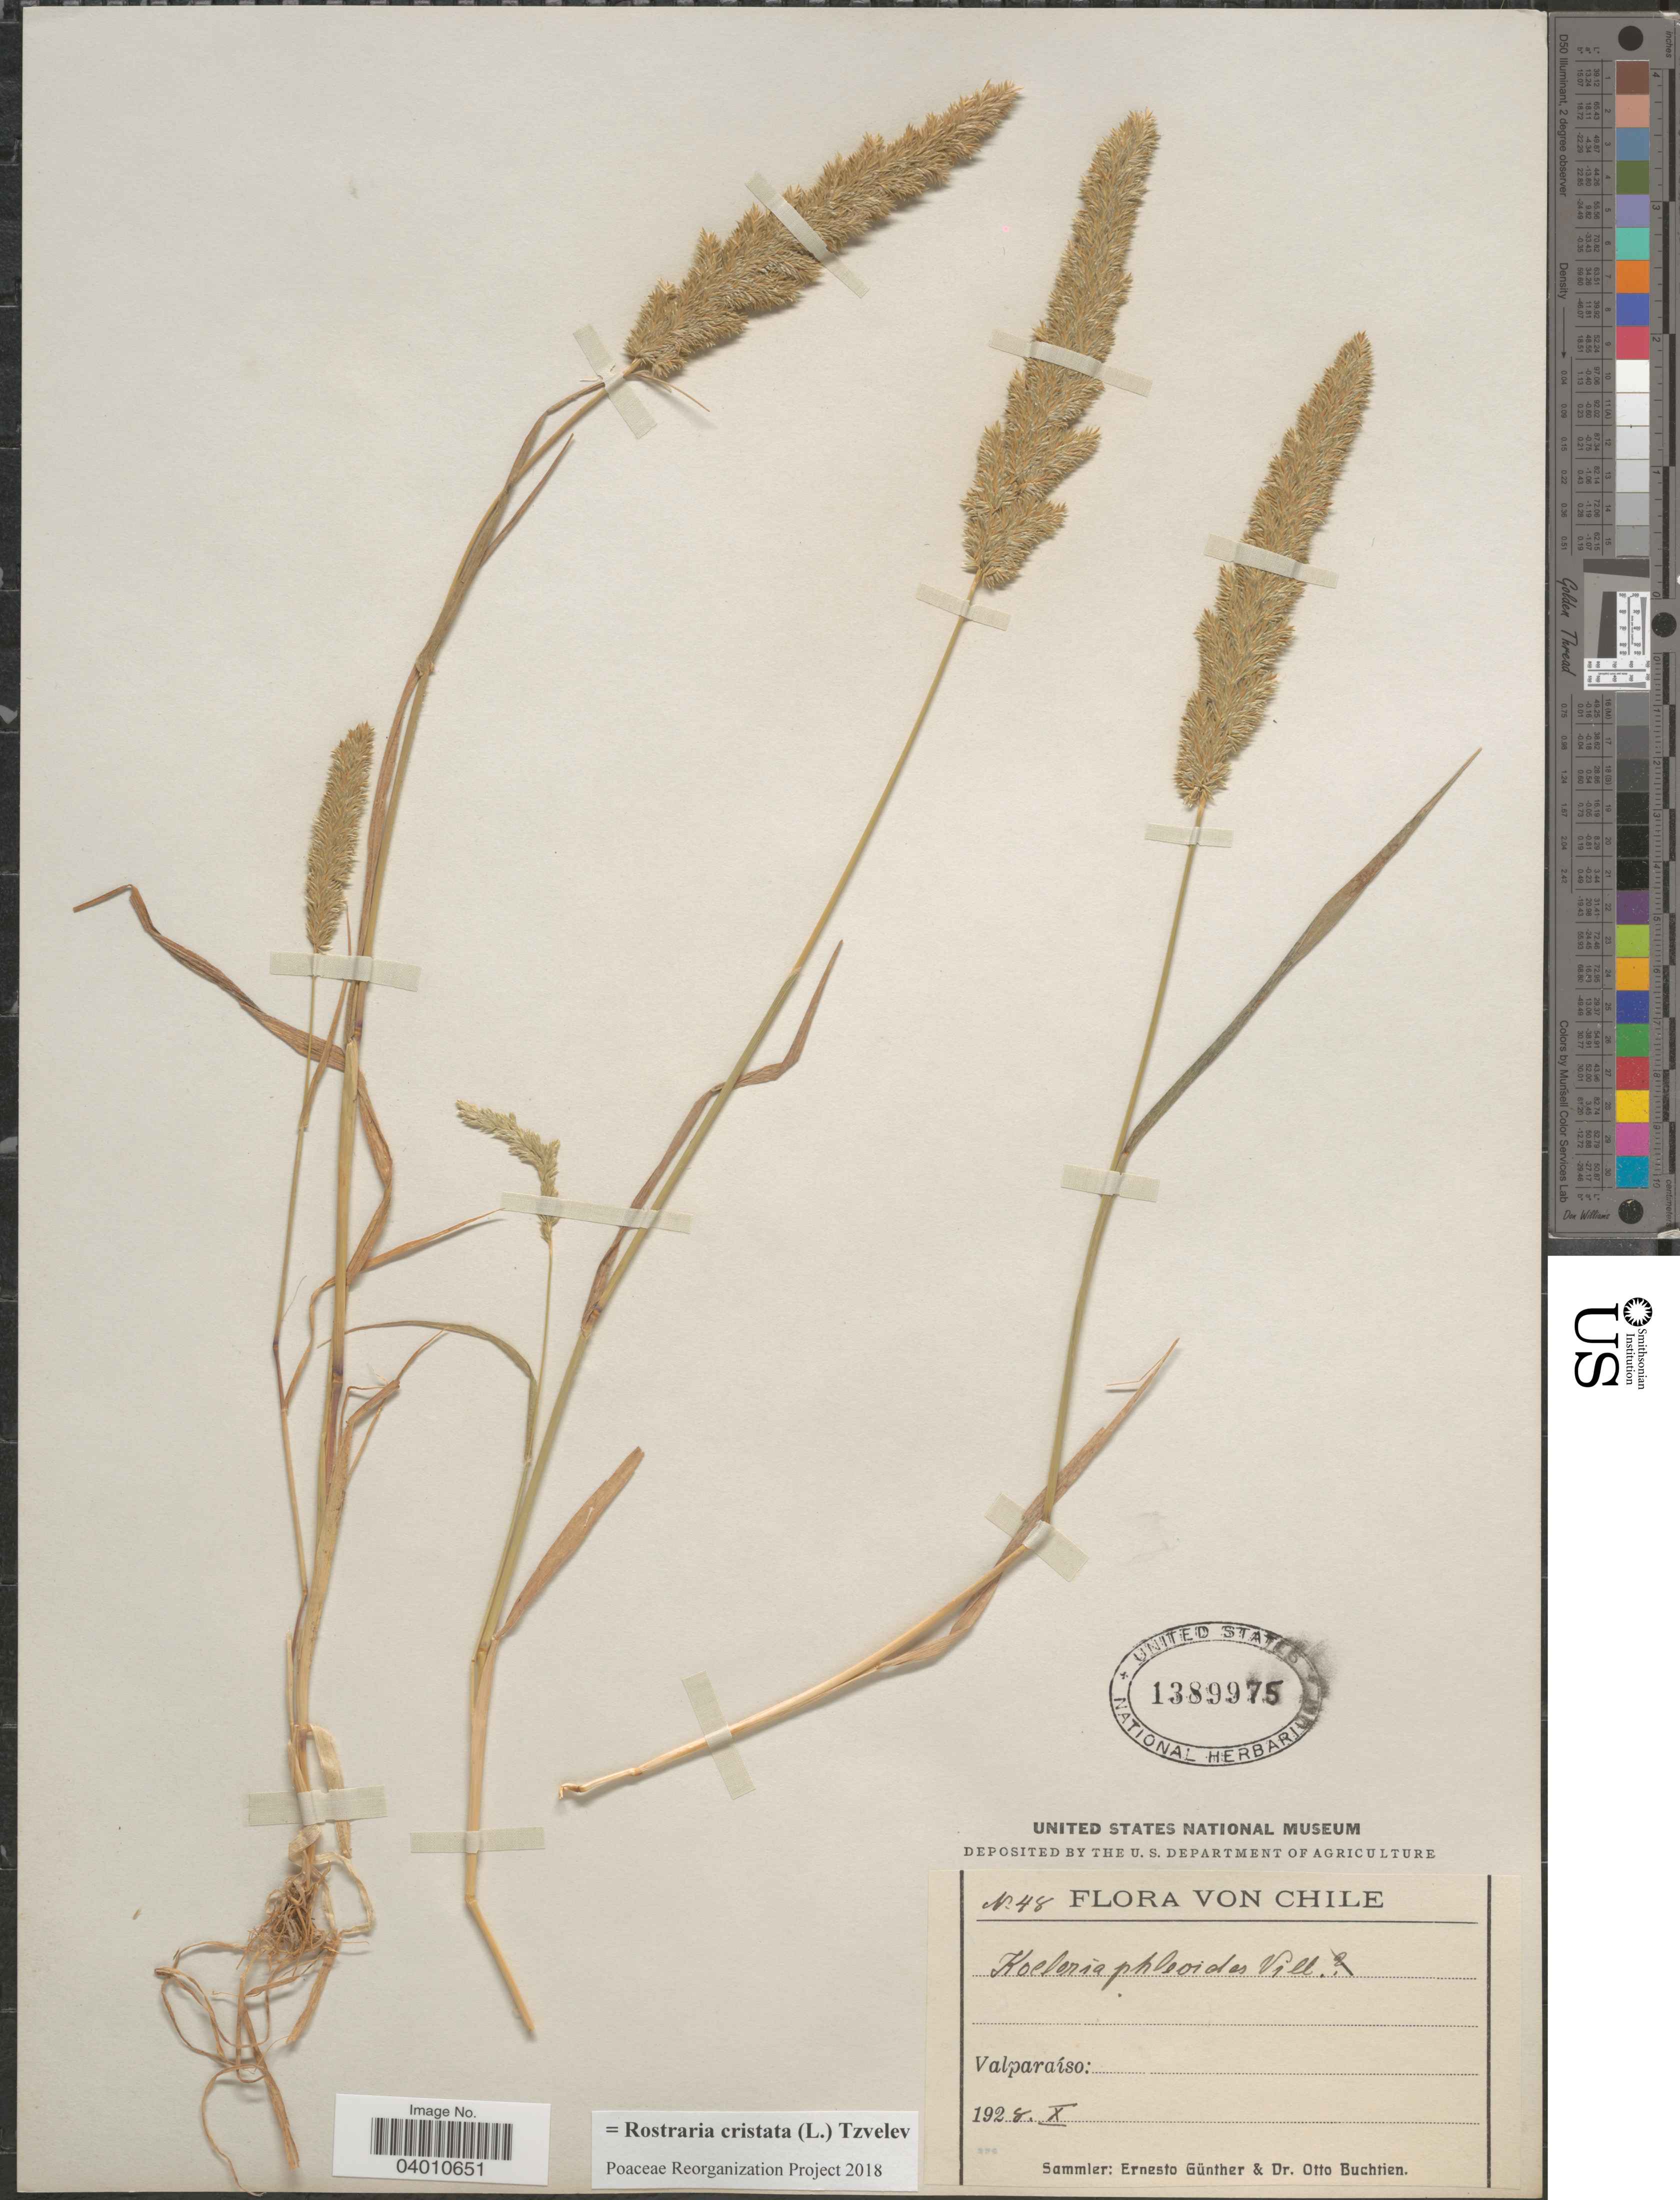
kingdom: Plantae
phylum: Tracheophyta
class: Liliopsida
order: Poales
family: Poaceae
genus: Rostraria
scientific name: Rostraria cristata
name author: (L.) Tzvelev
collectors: E. Gunther & O. Buchtien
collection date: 1928-10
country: Chile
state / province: Valparaíso (V)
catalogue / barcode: US 1389975